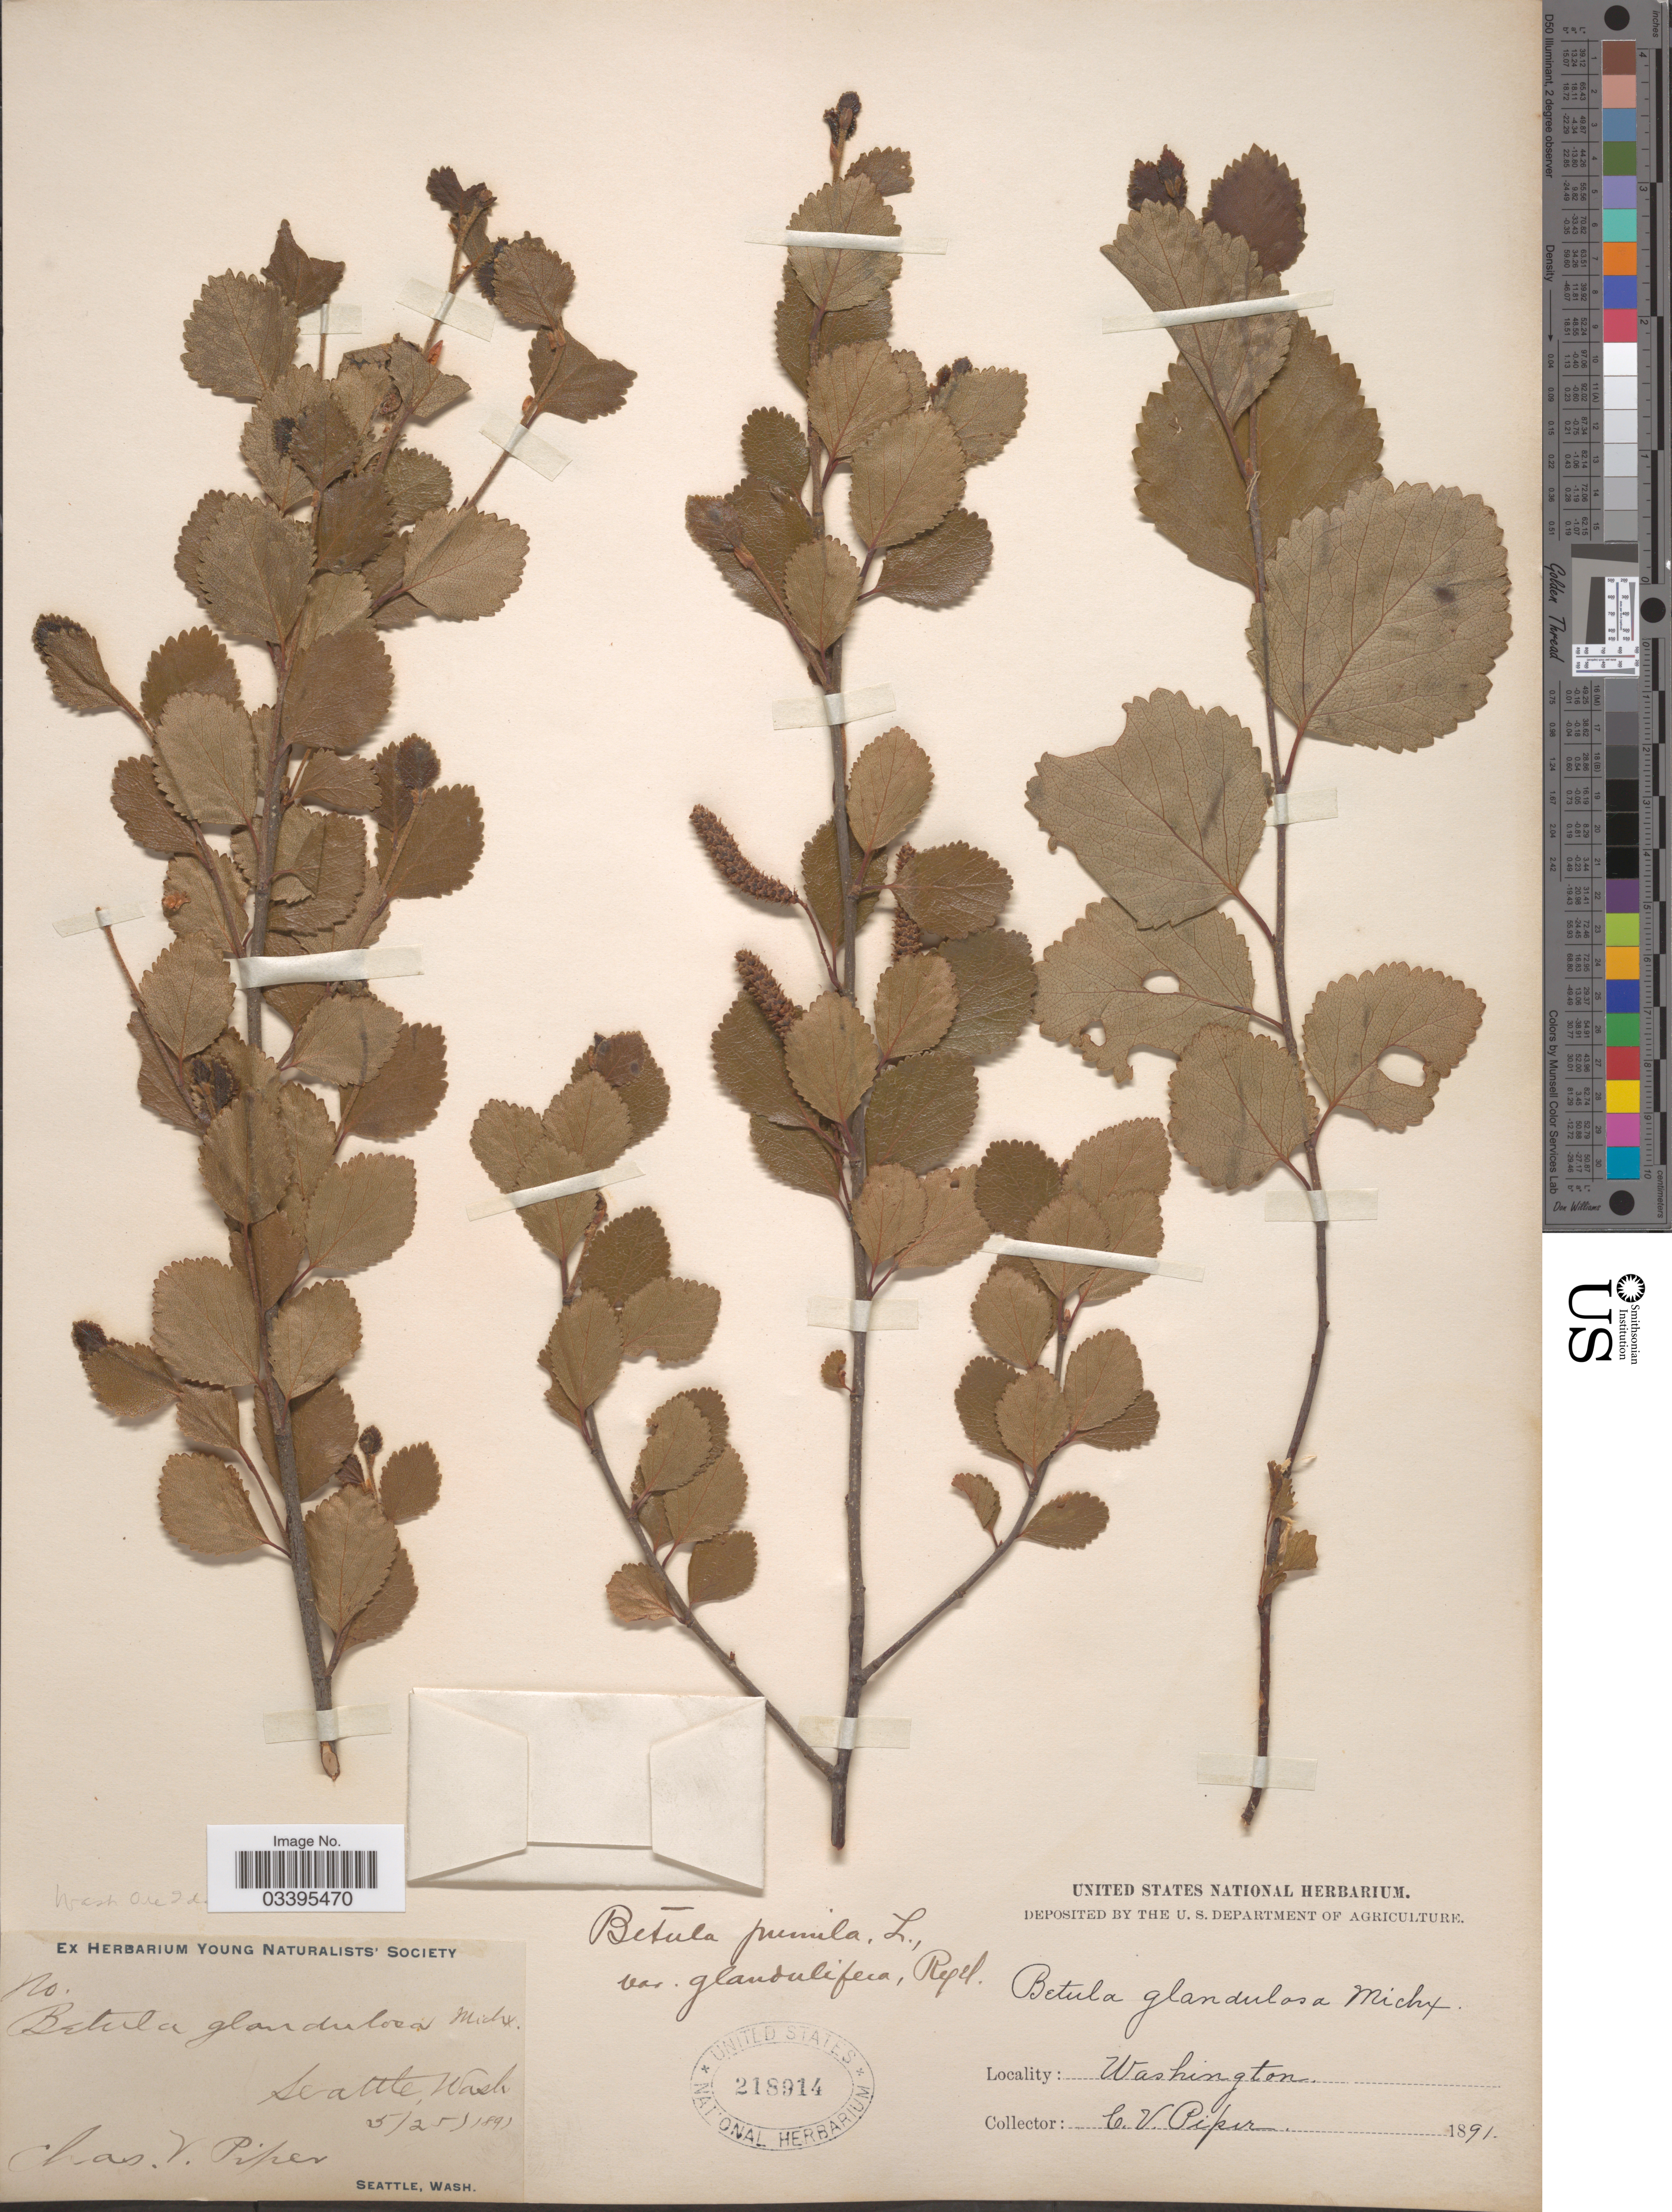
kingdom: Plantae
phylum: Tracheophyta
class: Magnoliopsida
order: Fagales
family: Betulaceae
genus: Betula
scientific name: Betula glandulosa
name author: Michx.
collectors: C. V. Piper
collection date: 1891-05-25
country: United States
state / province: Washington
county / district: King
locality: Seattle.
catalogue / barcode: US 218914